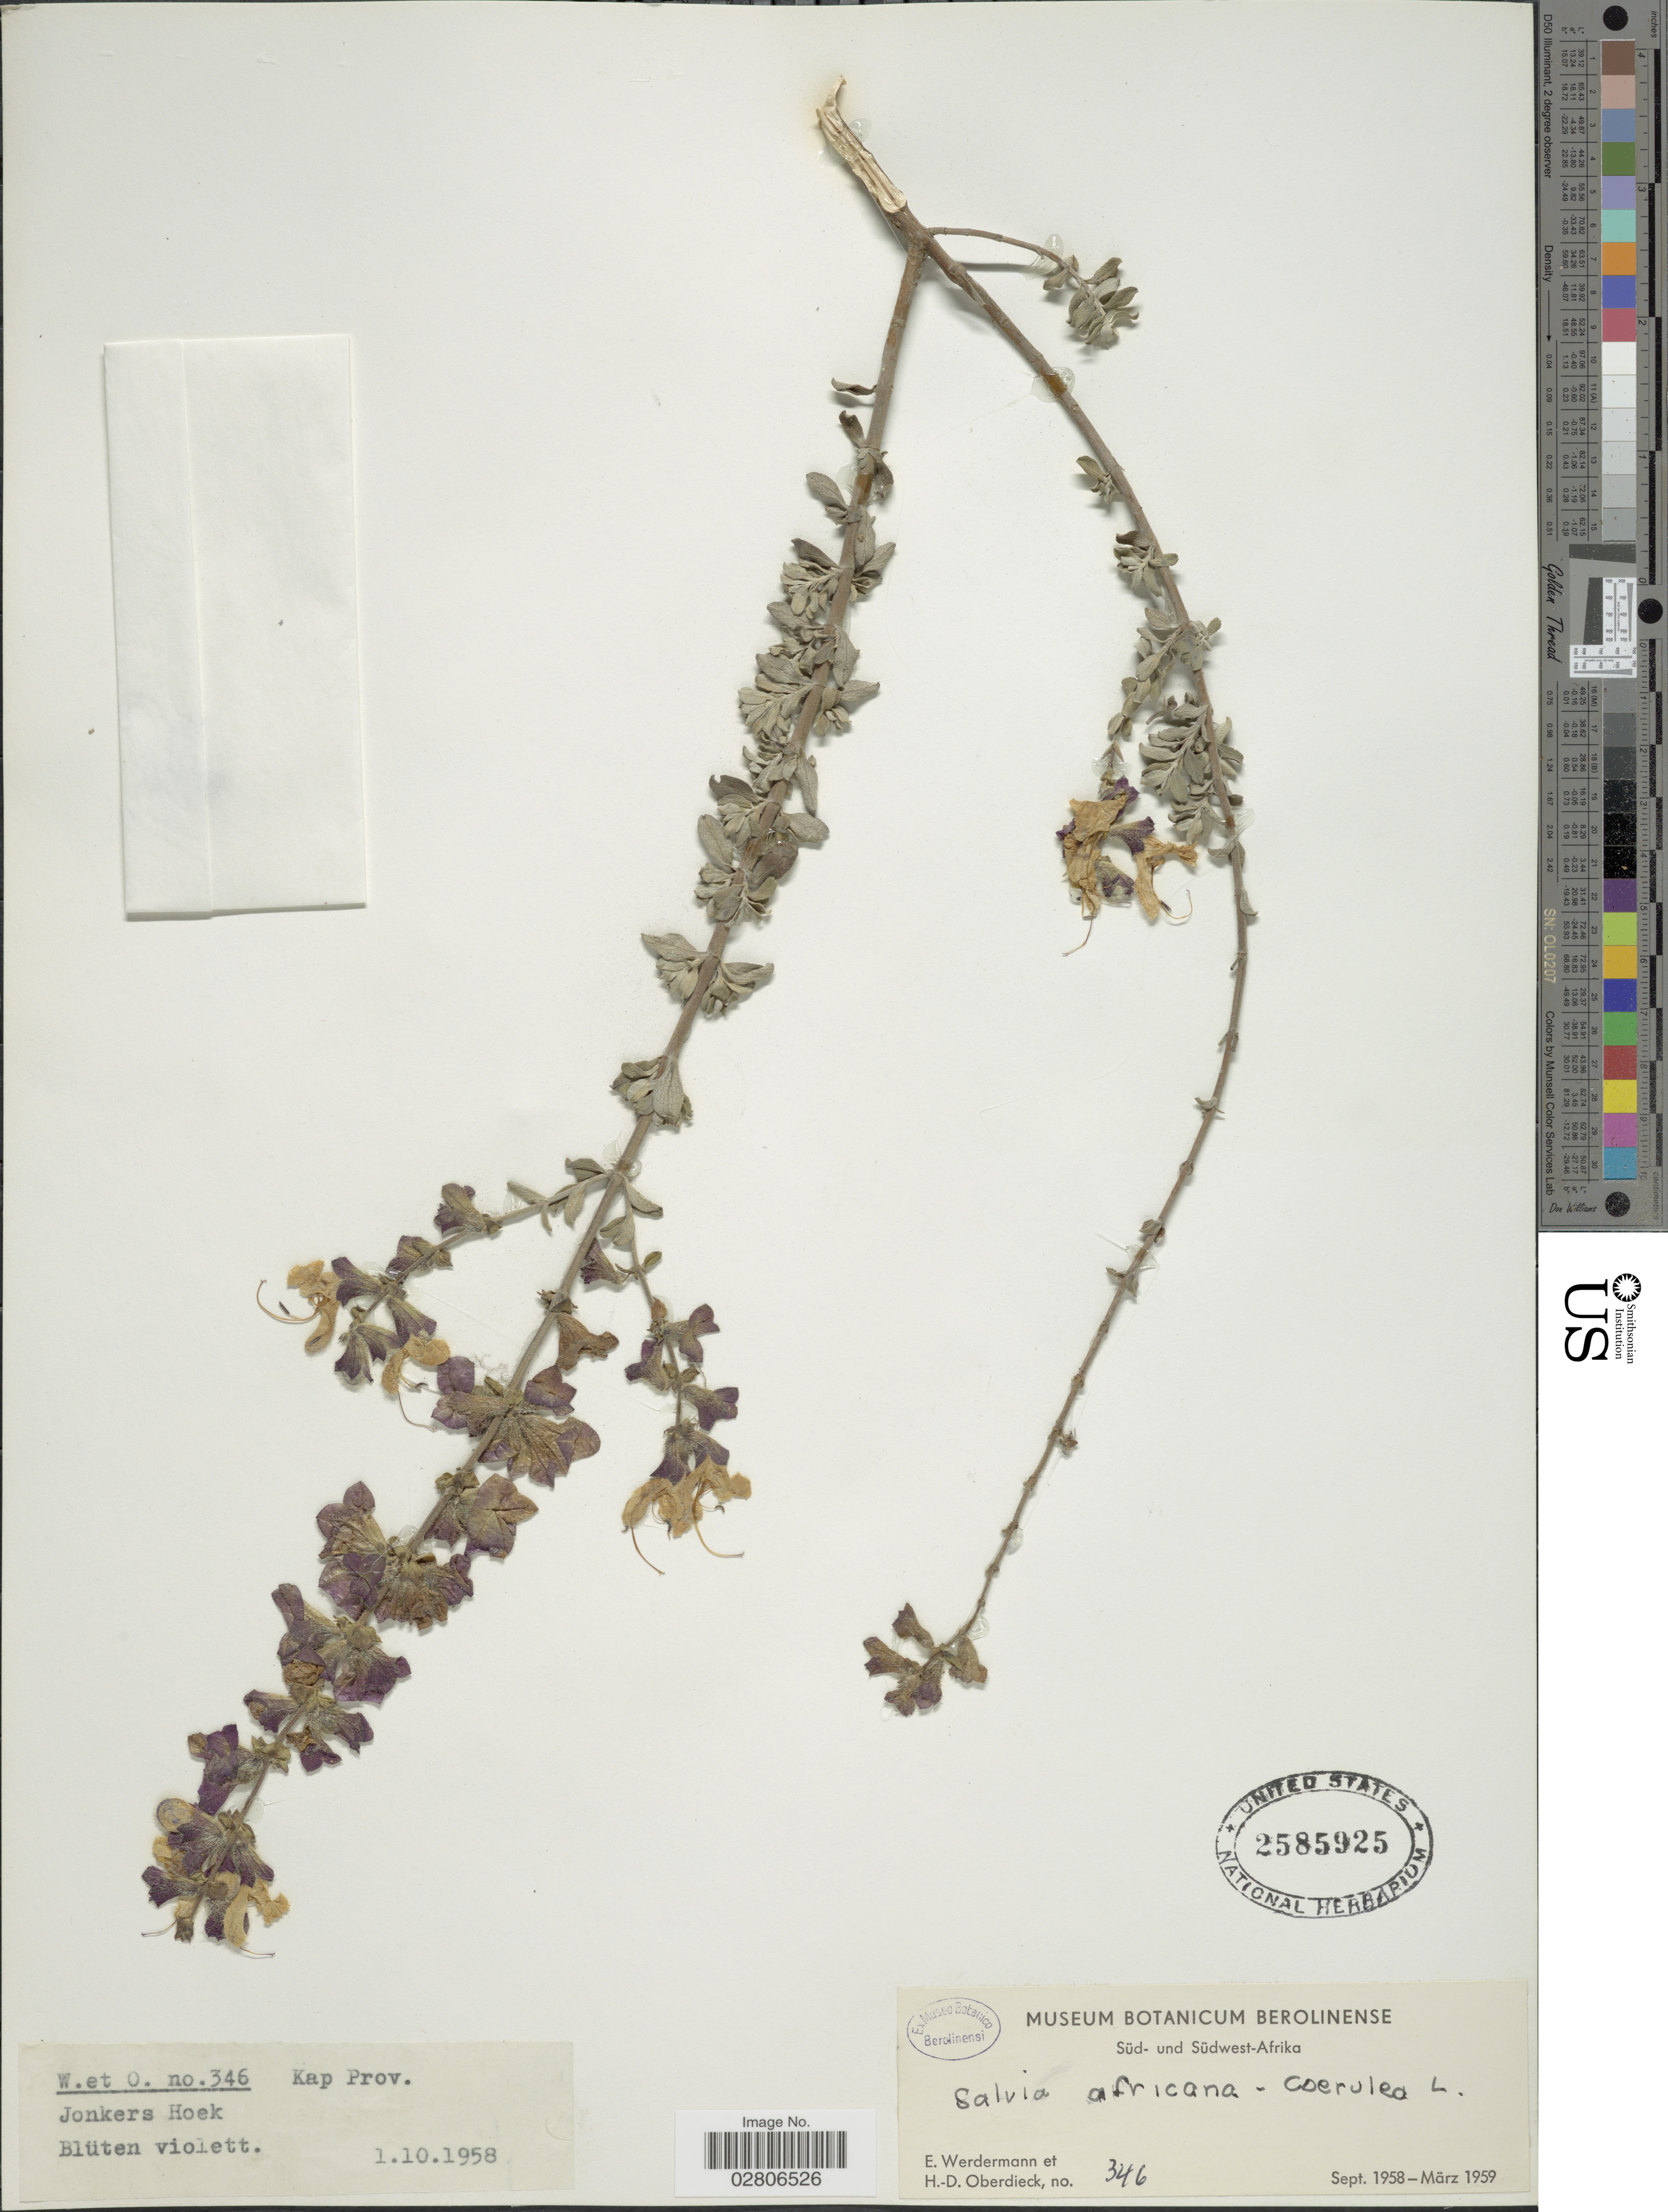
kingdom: Plantae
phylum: Tracheophyta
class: Magnoliopsida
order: Lamiales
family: Lamiaceae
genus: Salvia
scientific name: Salvia africana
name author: L.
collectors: E. Werdermann & H. Oberdieck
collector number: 346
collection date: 1958-10-01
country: South Africa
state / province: Western Cape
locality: Kap Prov., Jonkers Hoek.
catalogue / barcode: US 2585925